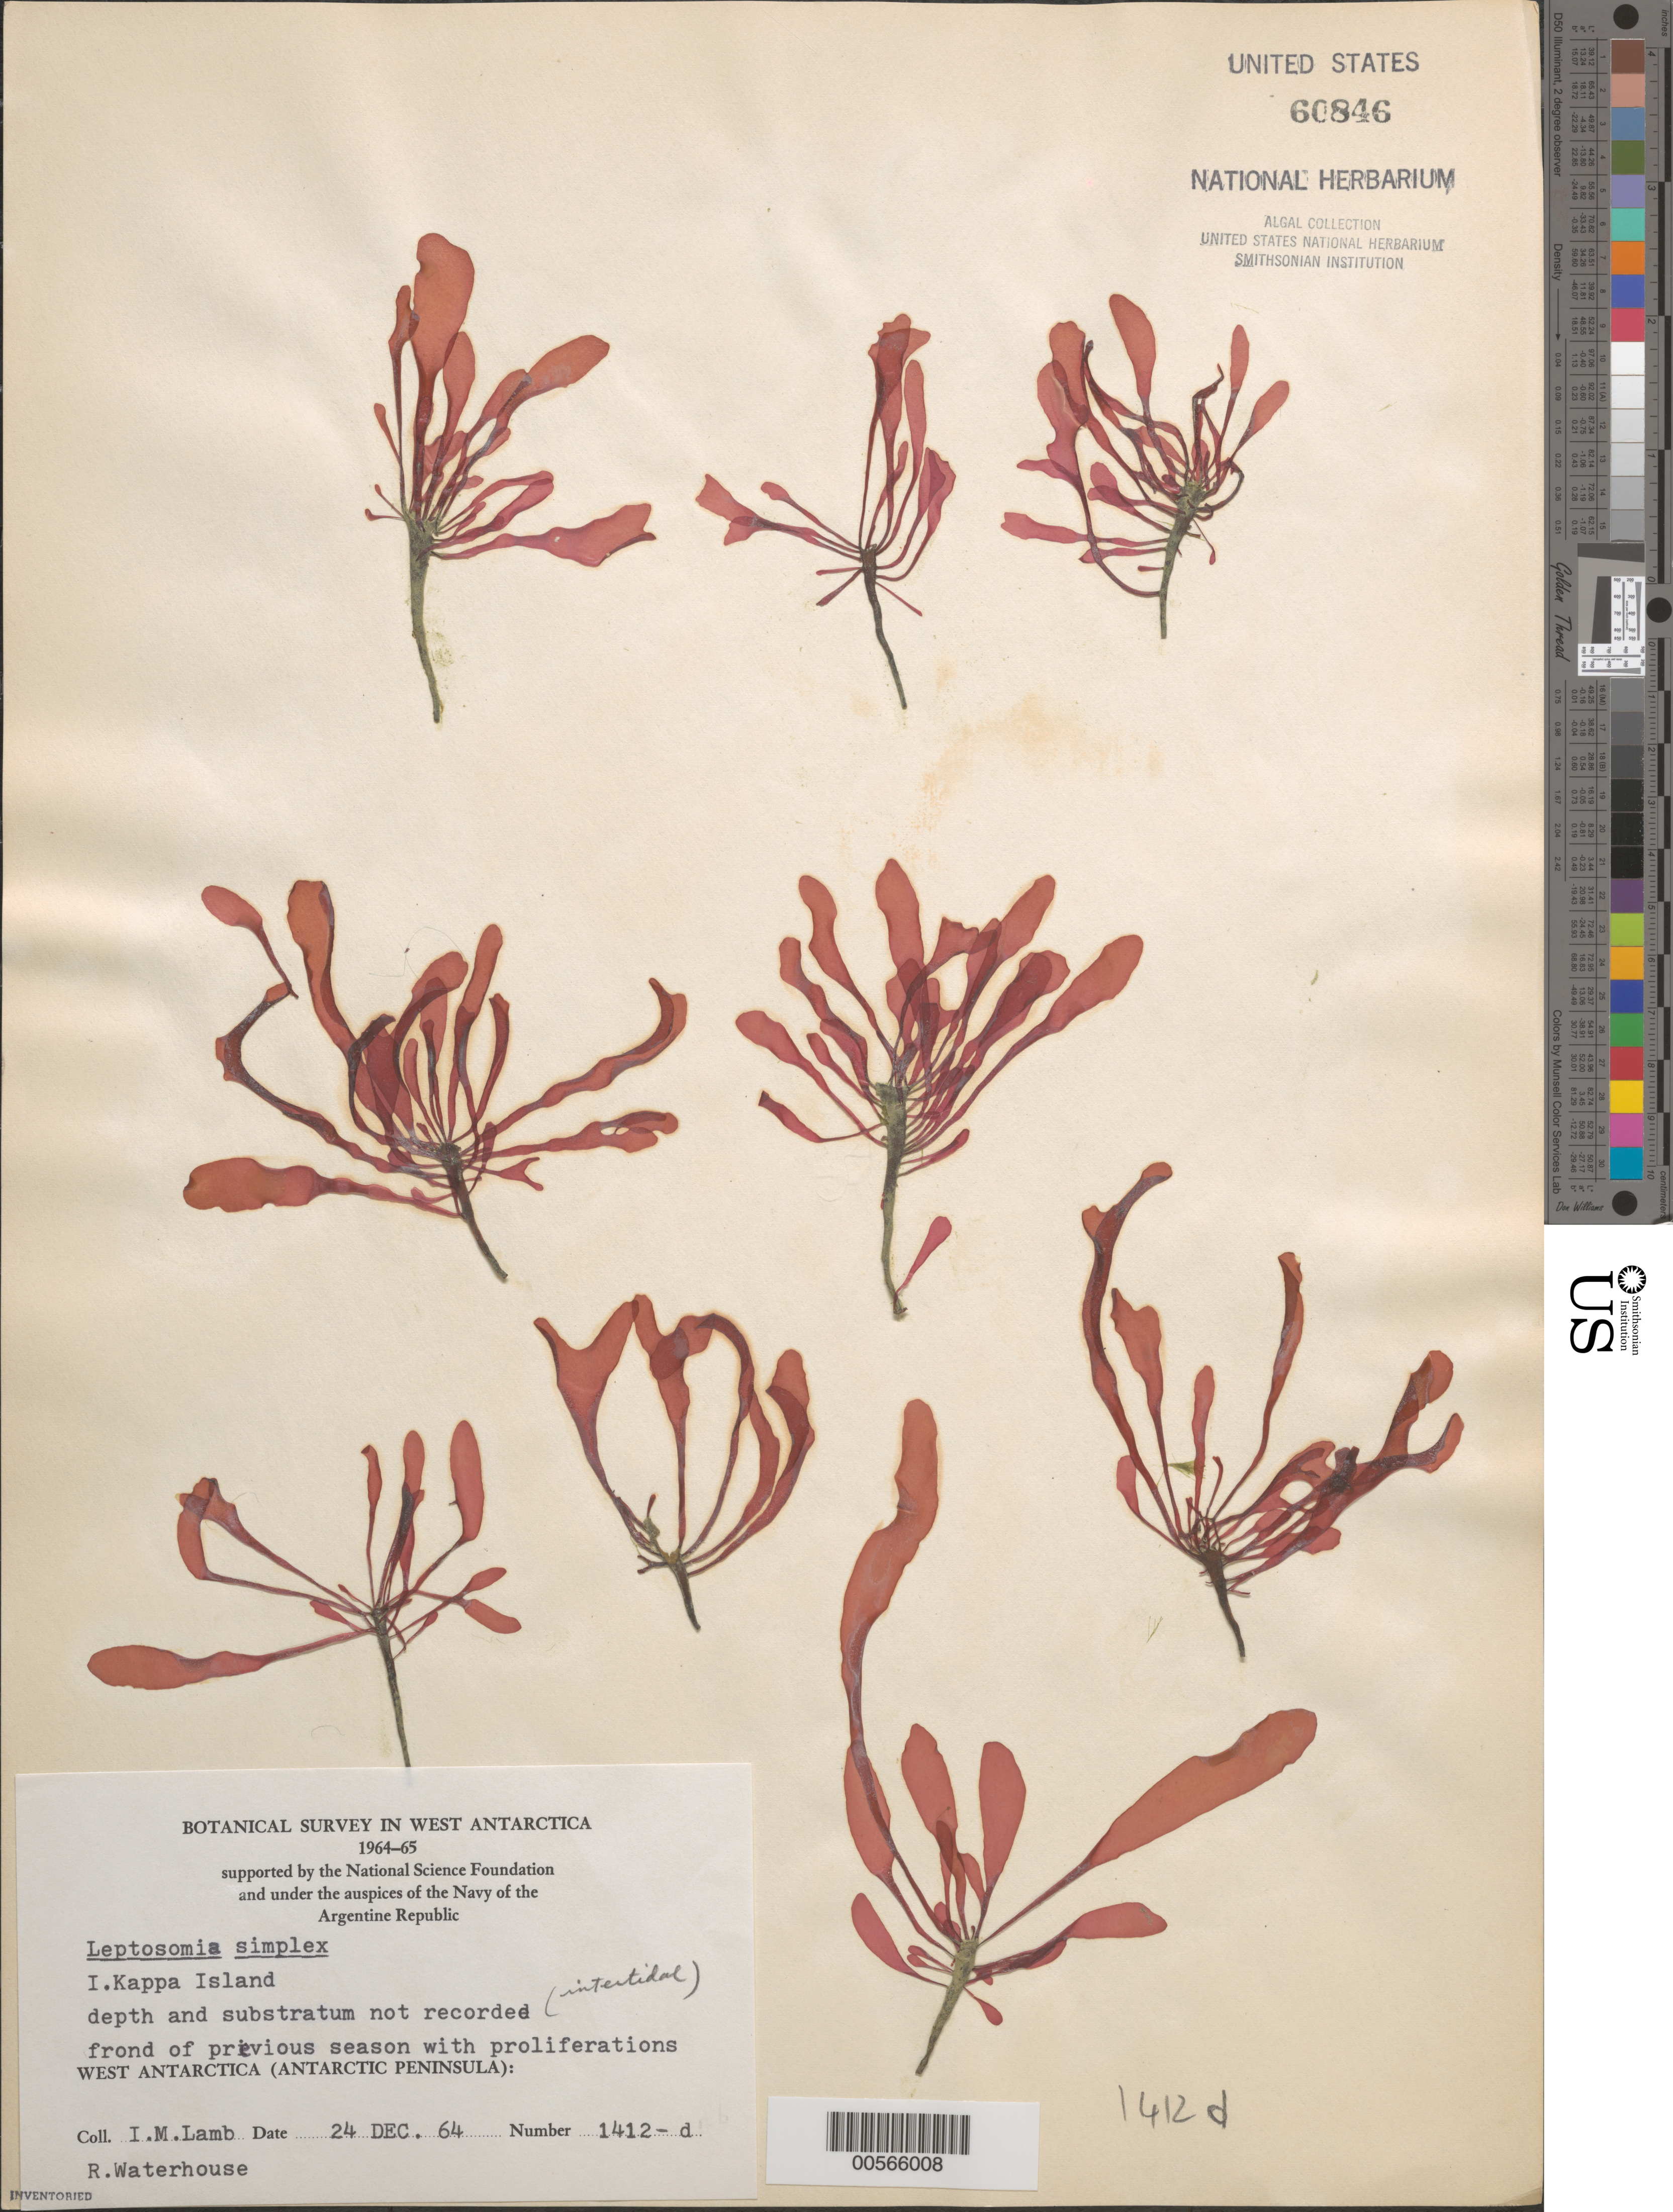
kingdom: Plantae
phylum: Rhodophyta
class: Florideophyceae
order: Palmariales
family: Palmariaceae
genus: Palmaria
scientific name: Palmaria decipiens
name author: (Reinsch) Ricker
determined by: Algae name updating Project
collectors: I. M. Lamb & R. Waterhouse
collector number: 1412d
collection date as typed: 24 Dec 1964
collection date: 1964-12-24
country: Antarctica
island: Kappa Island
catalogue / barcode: US 60846